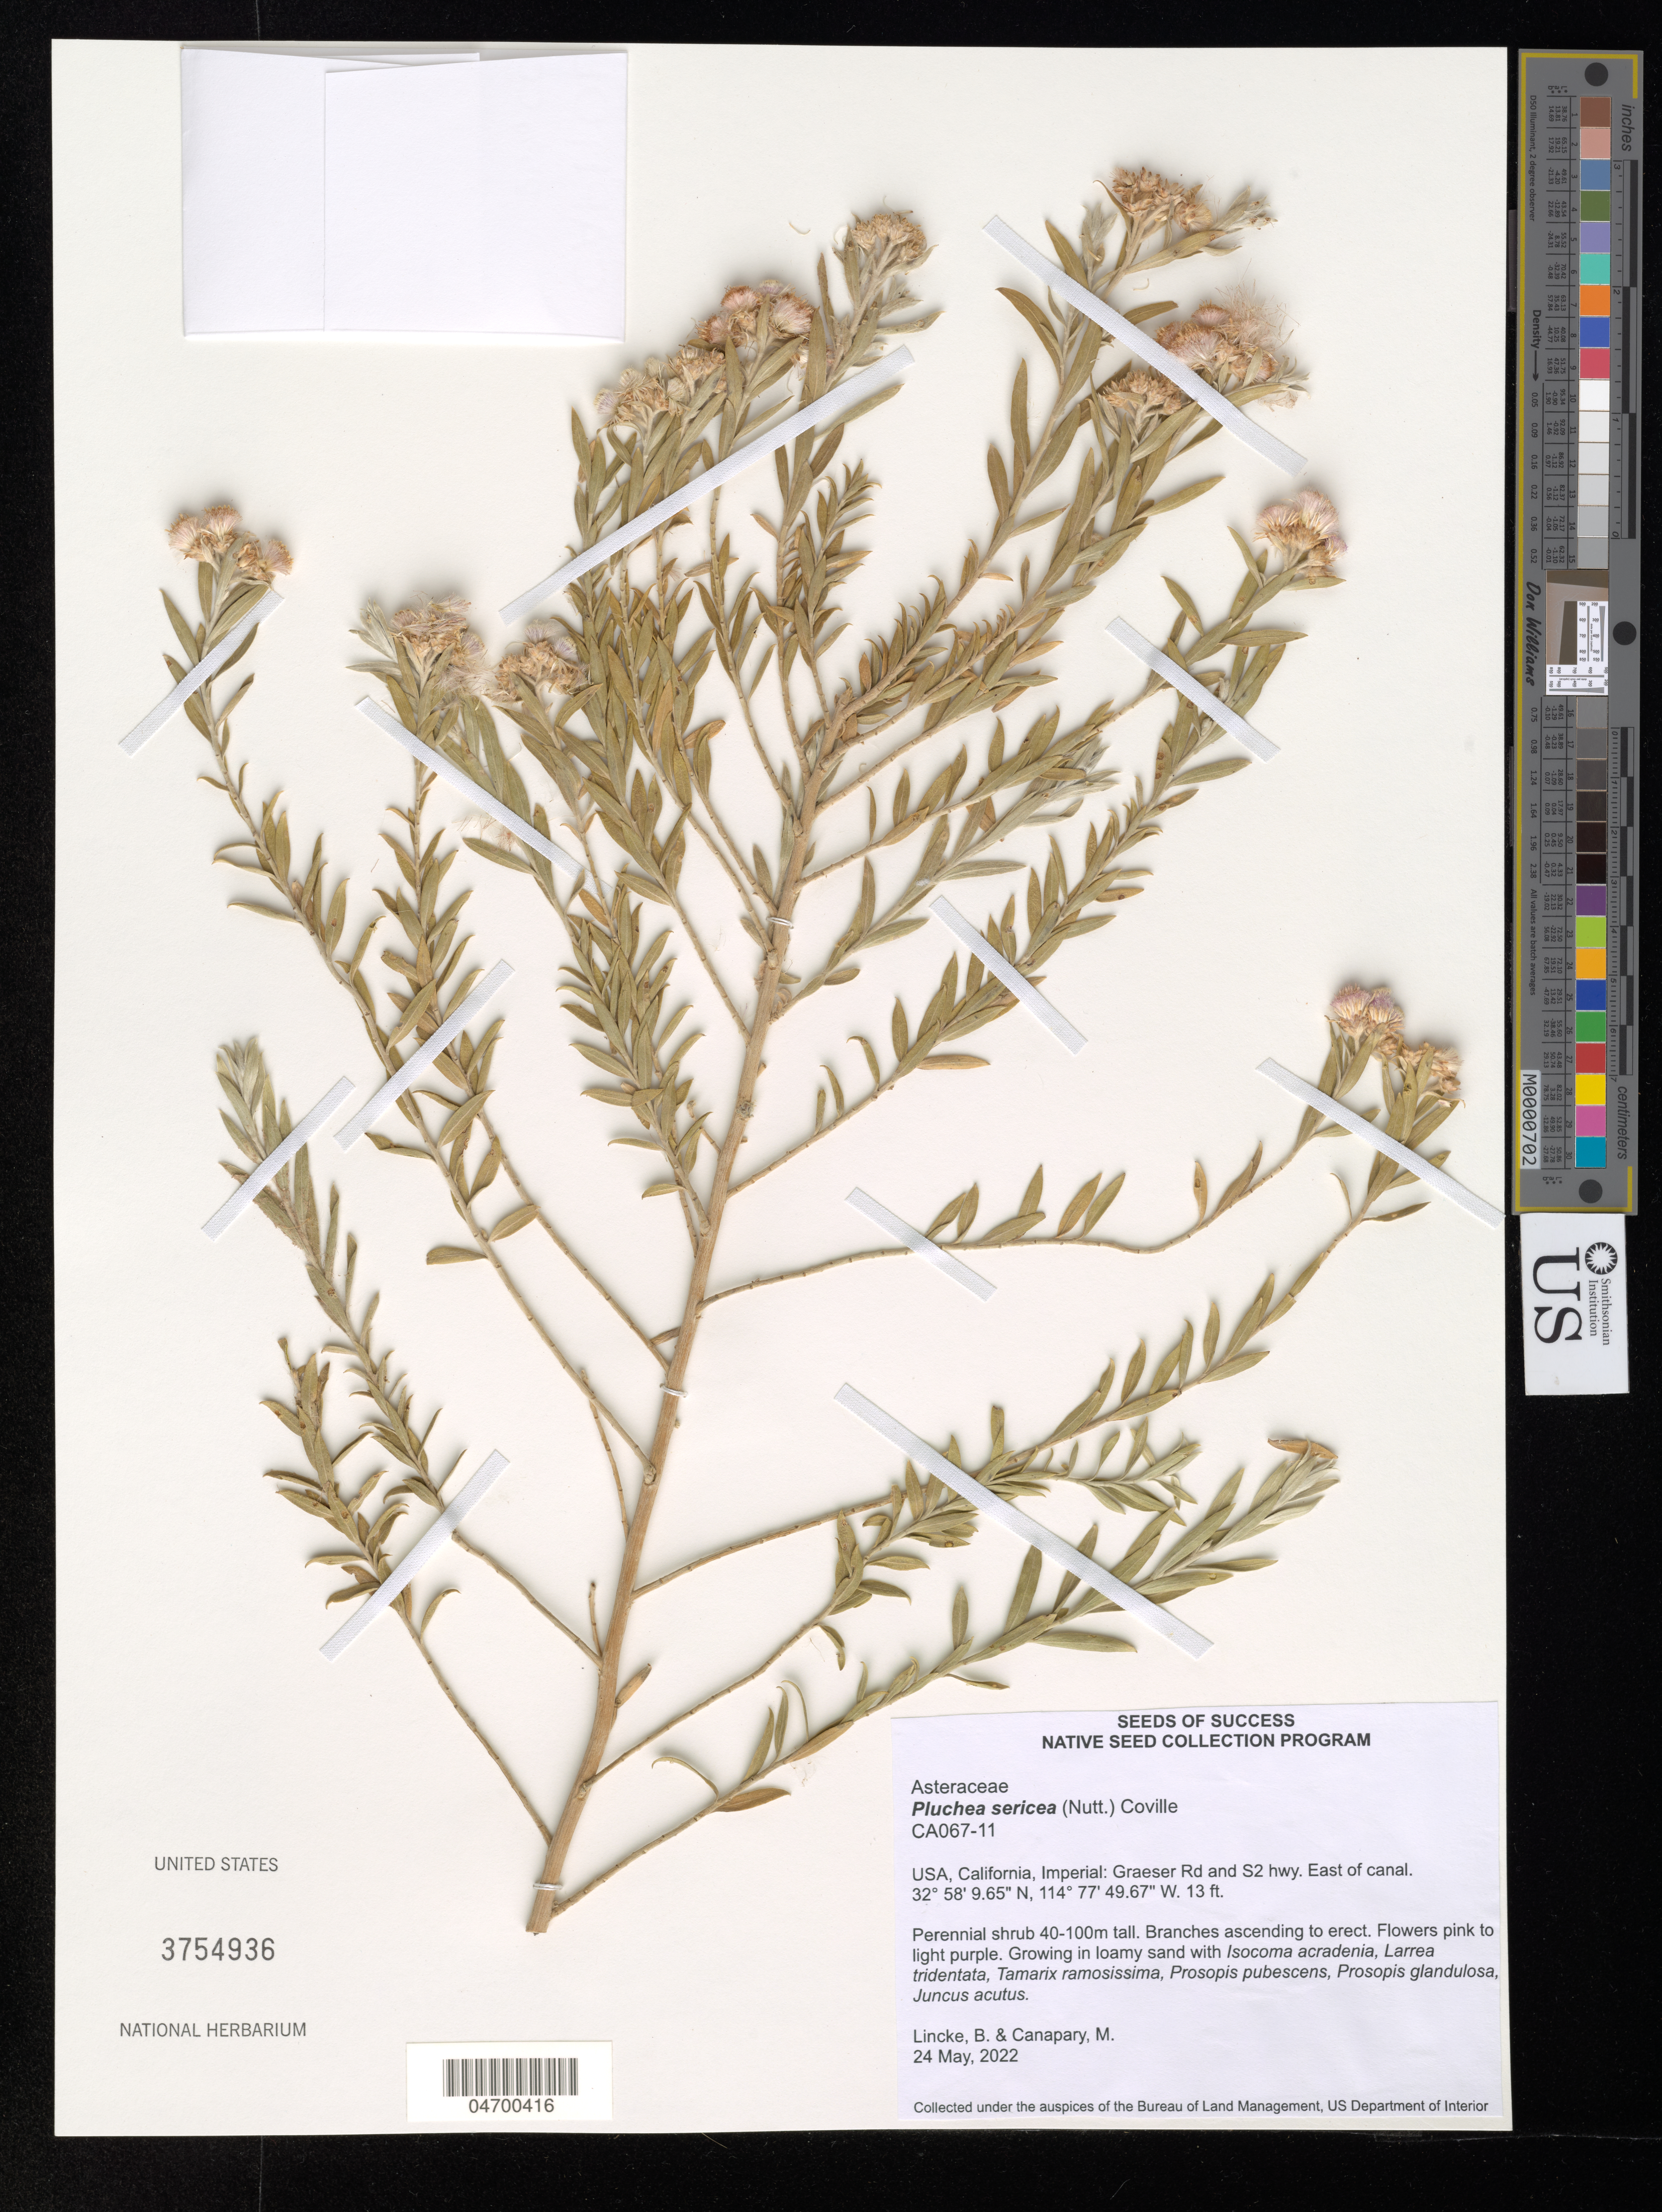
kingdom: Plantae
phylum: Tracheophyta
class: Magnoliopsida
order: Asterales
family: Asteraceae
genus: Pluchea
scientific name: Pluchea sericea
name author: (Nutt.) Coville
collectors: B. Lincke & I. Engilis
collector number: CA067-11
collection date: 2022-05-24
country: United States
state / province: California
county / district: Imperial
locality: Imperial: Graeser Rd and S2 hwy. East of canal.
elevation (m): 4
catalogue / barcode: US 3754936